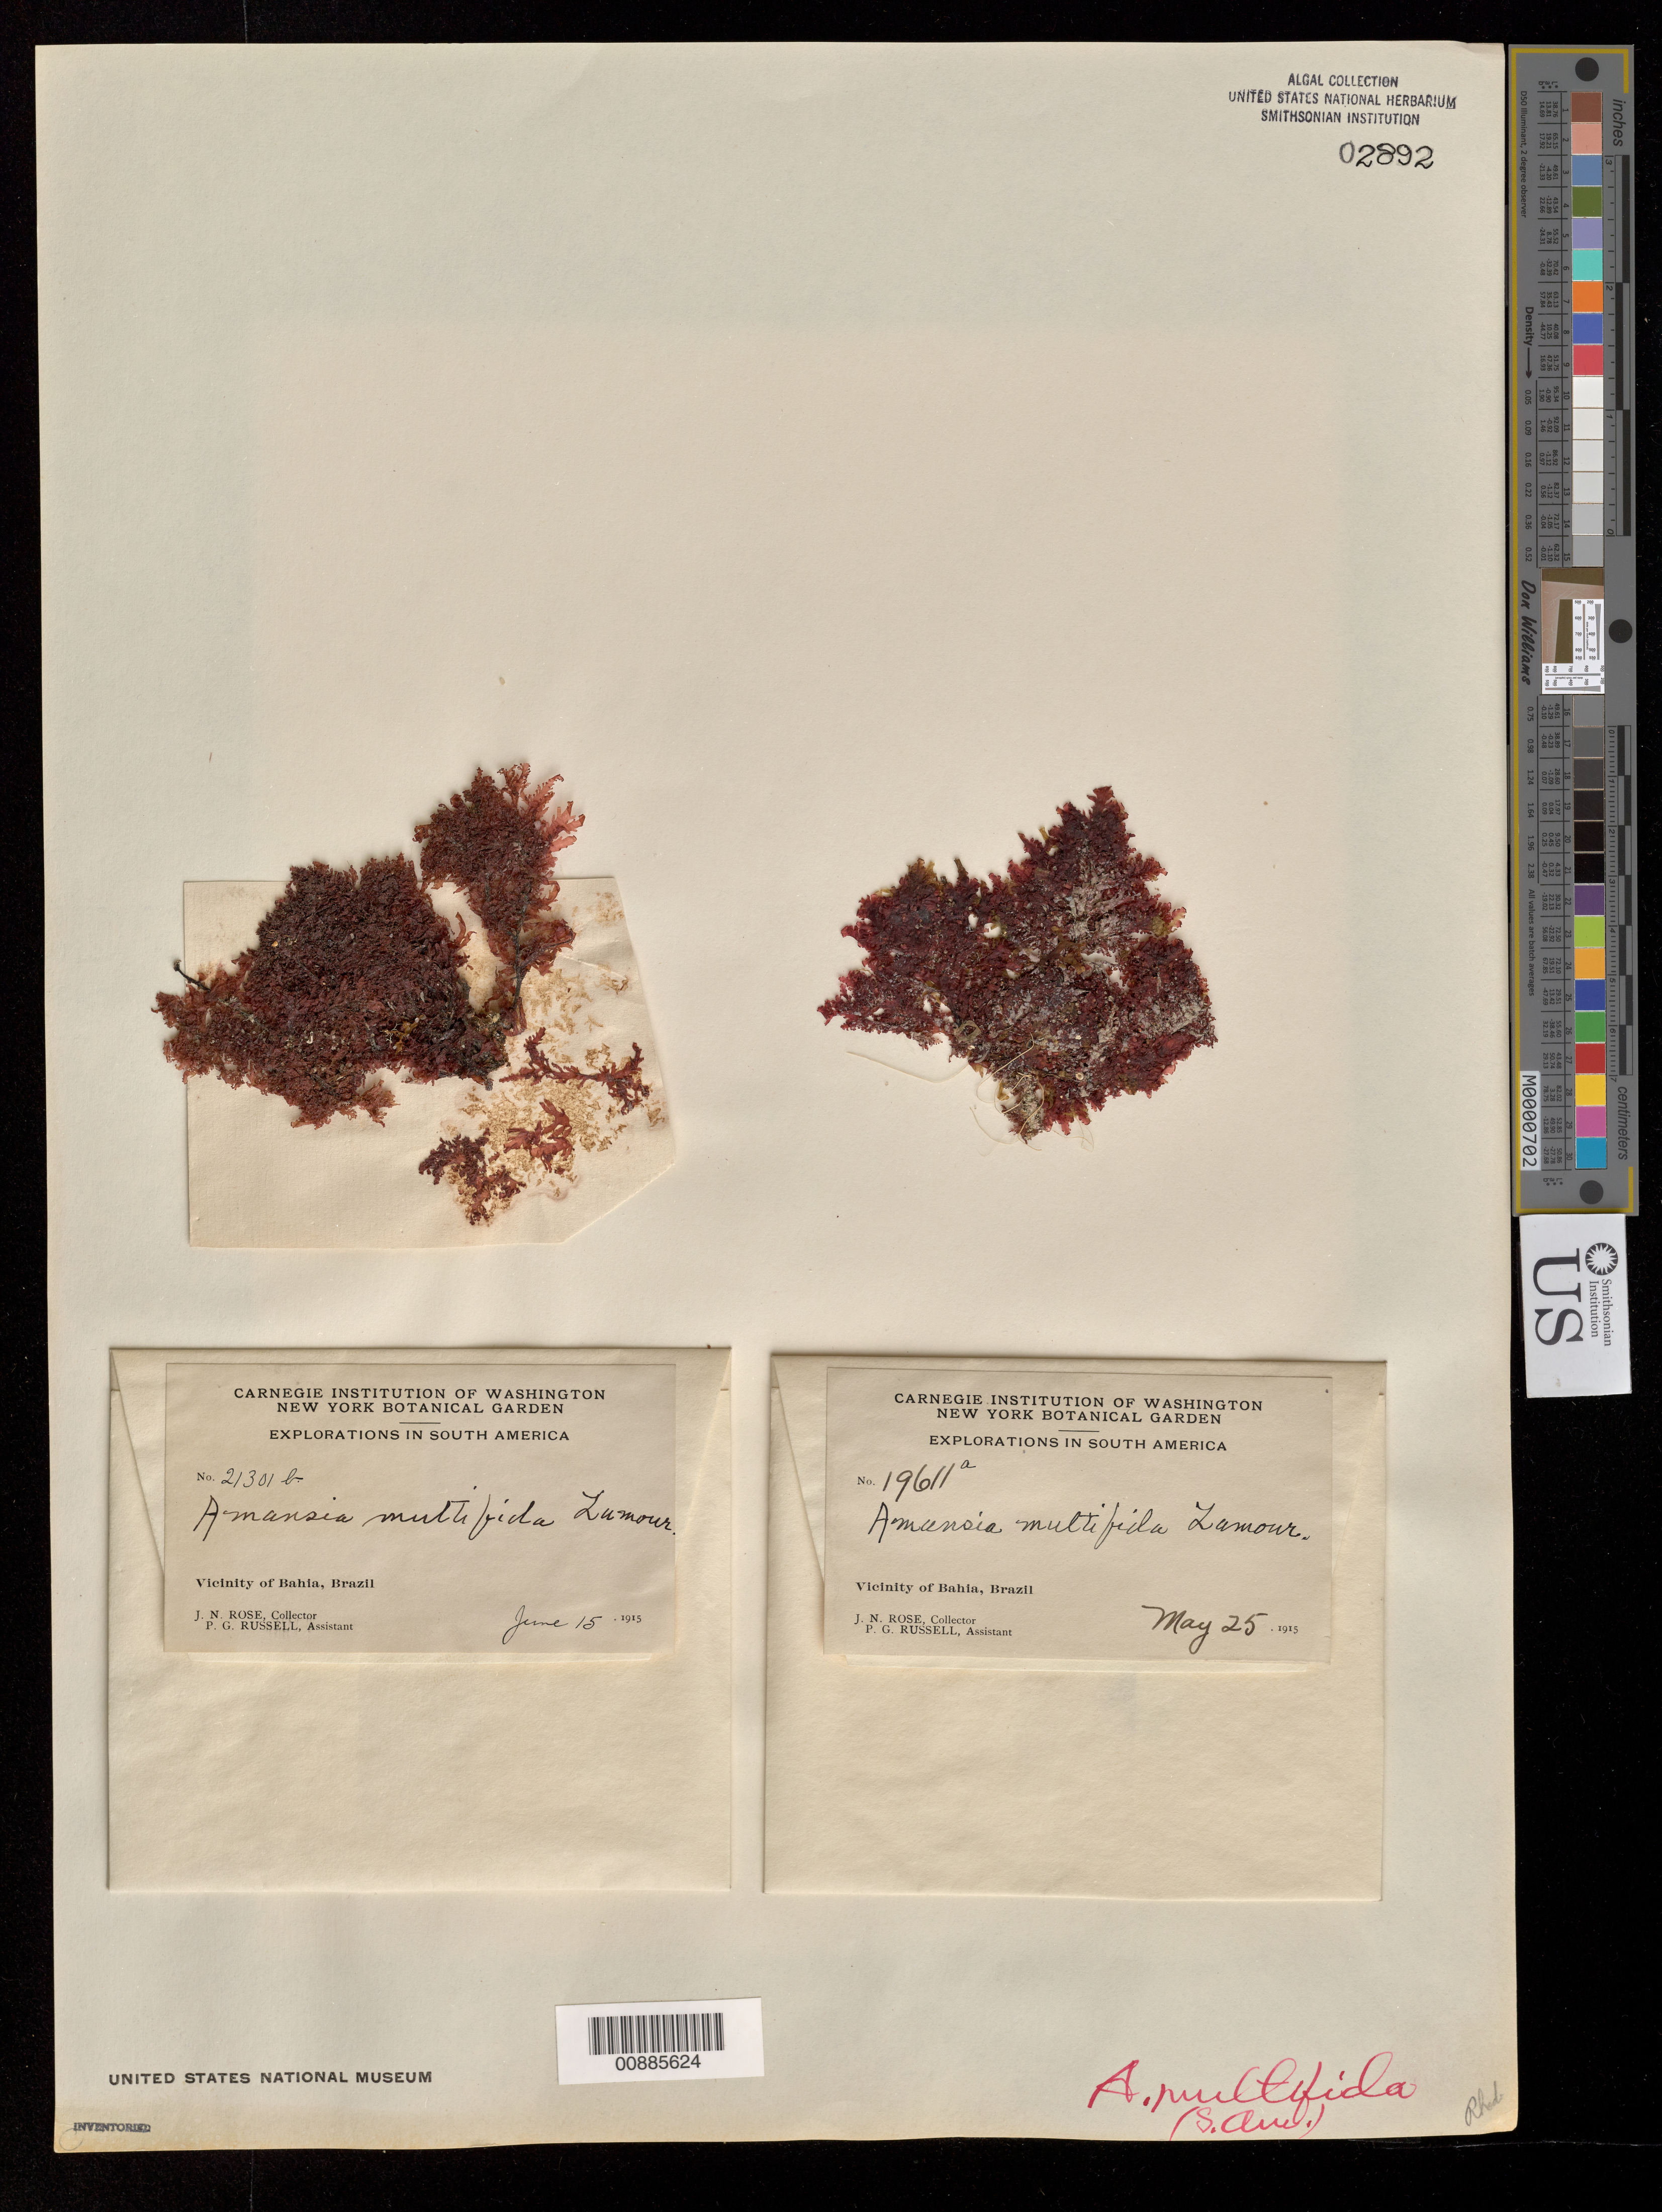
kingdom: Plantae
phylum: Rhodophyta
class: Florideophyceae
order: Ceramiales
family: Rhodomelaceae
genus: Amansia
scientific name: Amansia multifida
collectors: J. N. Rose & P. G. Russell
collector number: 19611a & 21301b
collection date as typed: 25 May 1915 and 15 Jun 1915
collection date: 1915-05-25,1915-06-15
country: Brazil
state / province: Bahia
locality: Salvador (Bahia) area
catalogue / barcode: US 2892